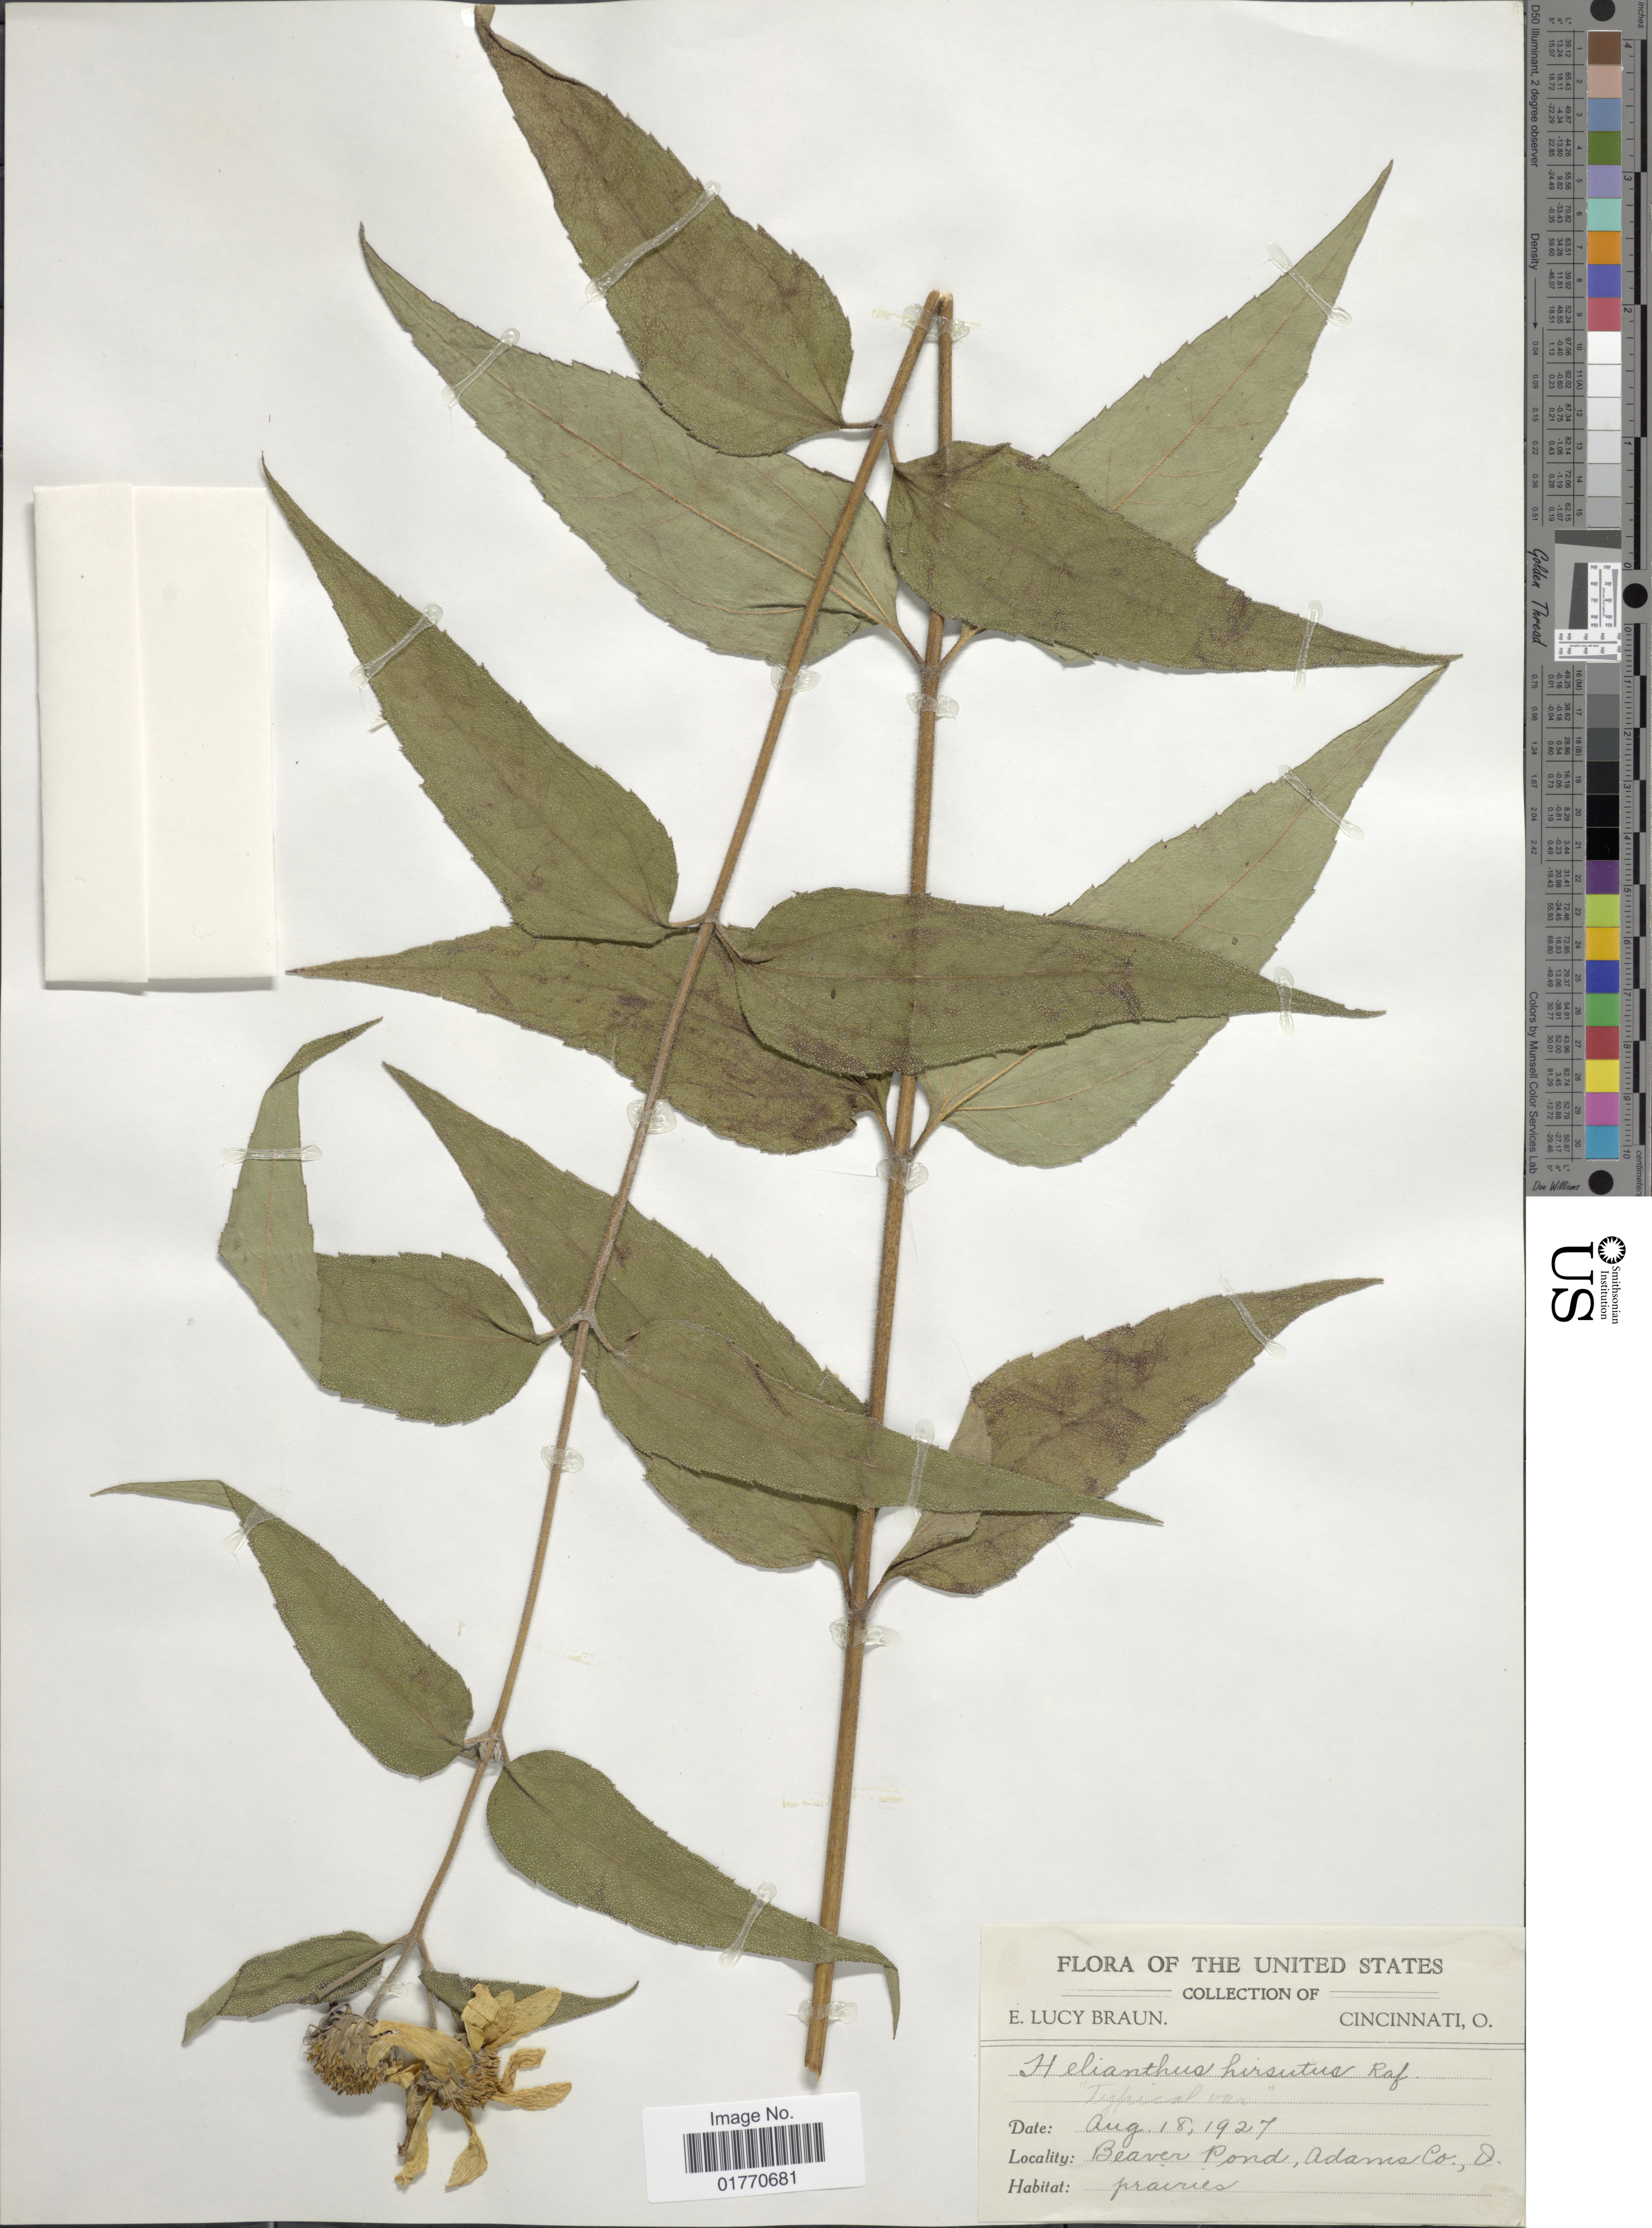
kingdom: Plantae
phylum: Tracheophyta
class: Magnoliopsida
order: Asterales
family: Asteraceae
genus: Helianthus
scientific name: Helianthus hirsutus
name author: Raf.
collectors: E. L. Braun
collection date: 1927-08-18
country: United States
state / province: Ohio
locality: Beaver Pond, Adams Co.